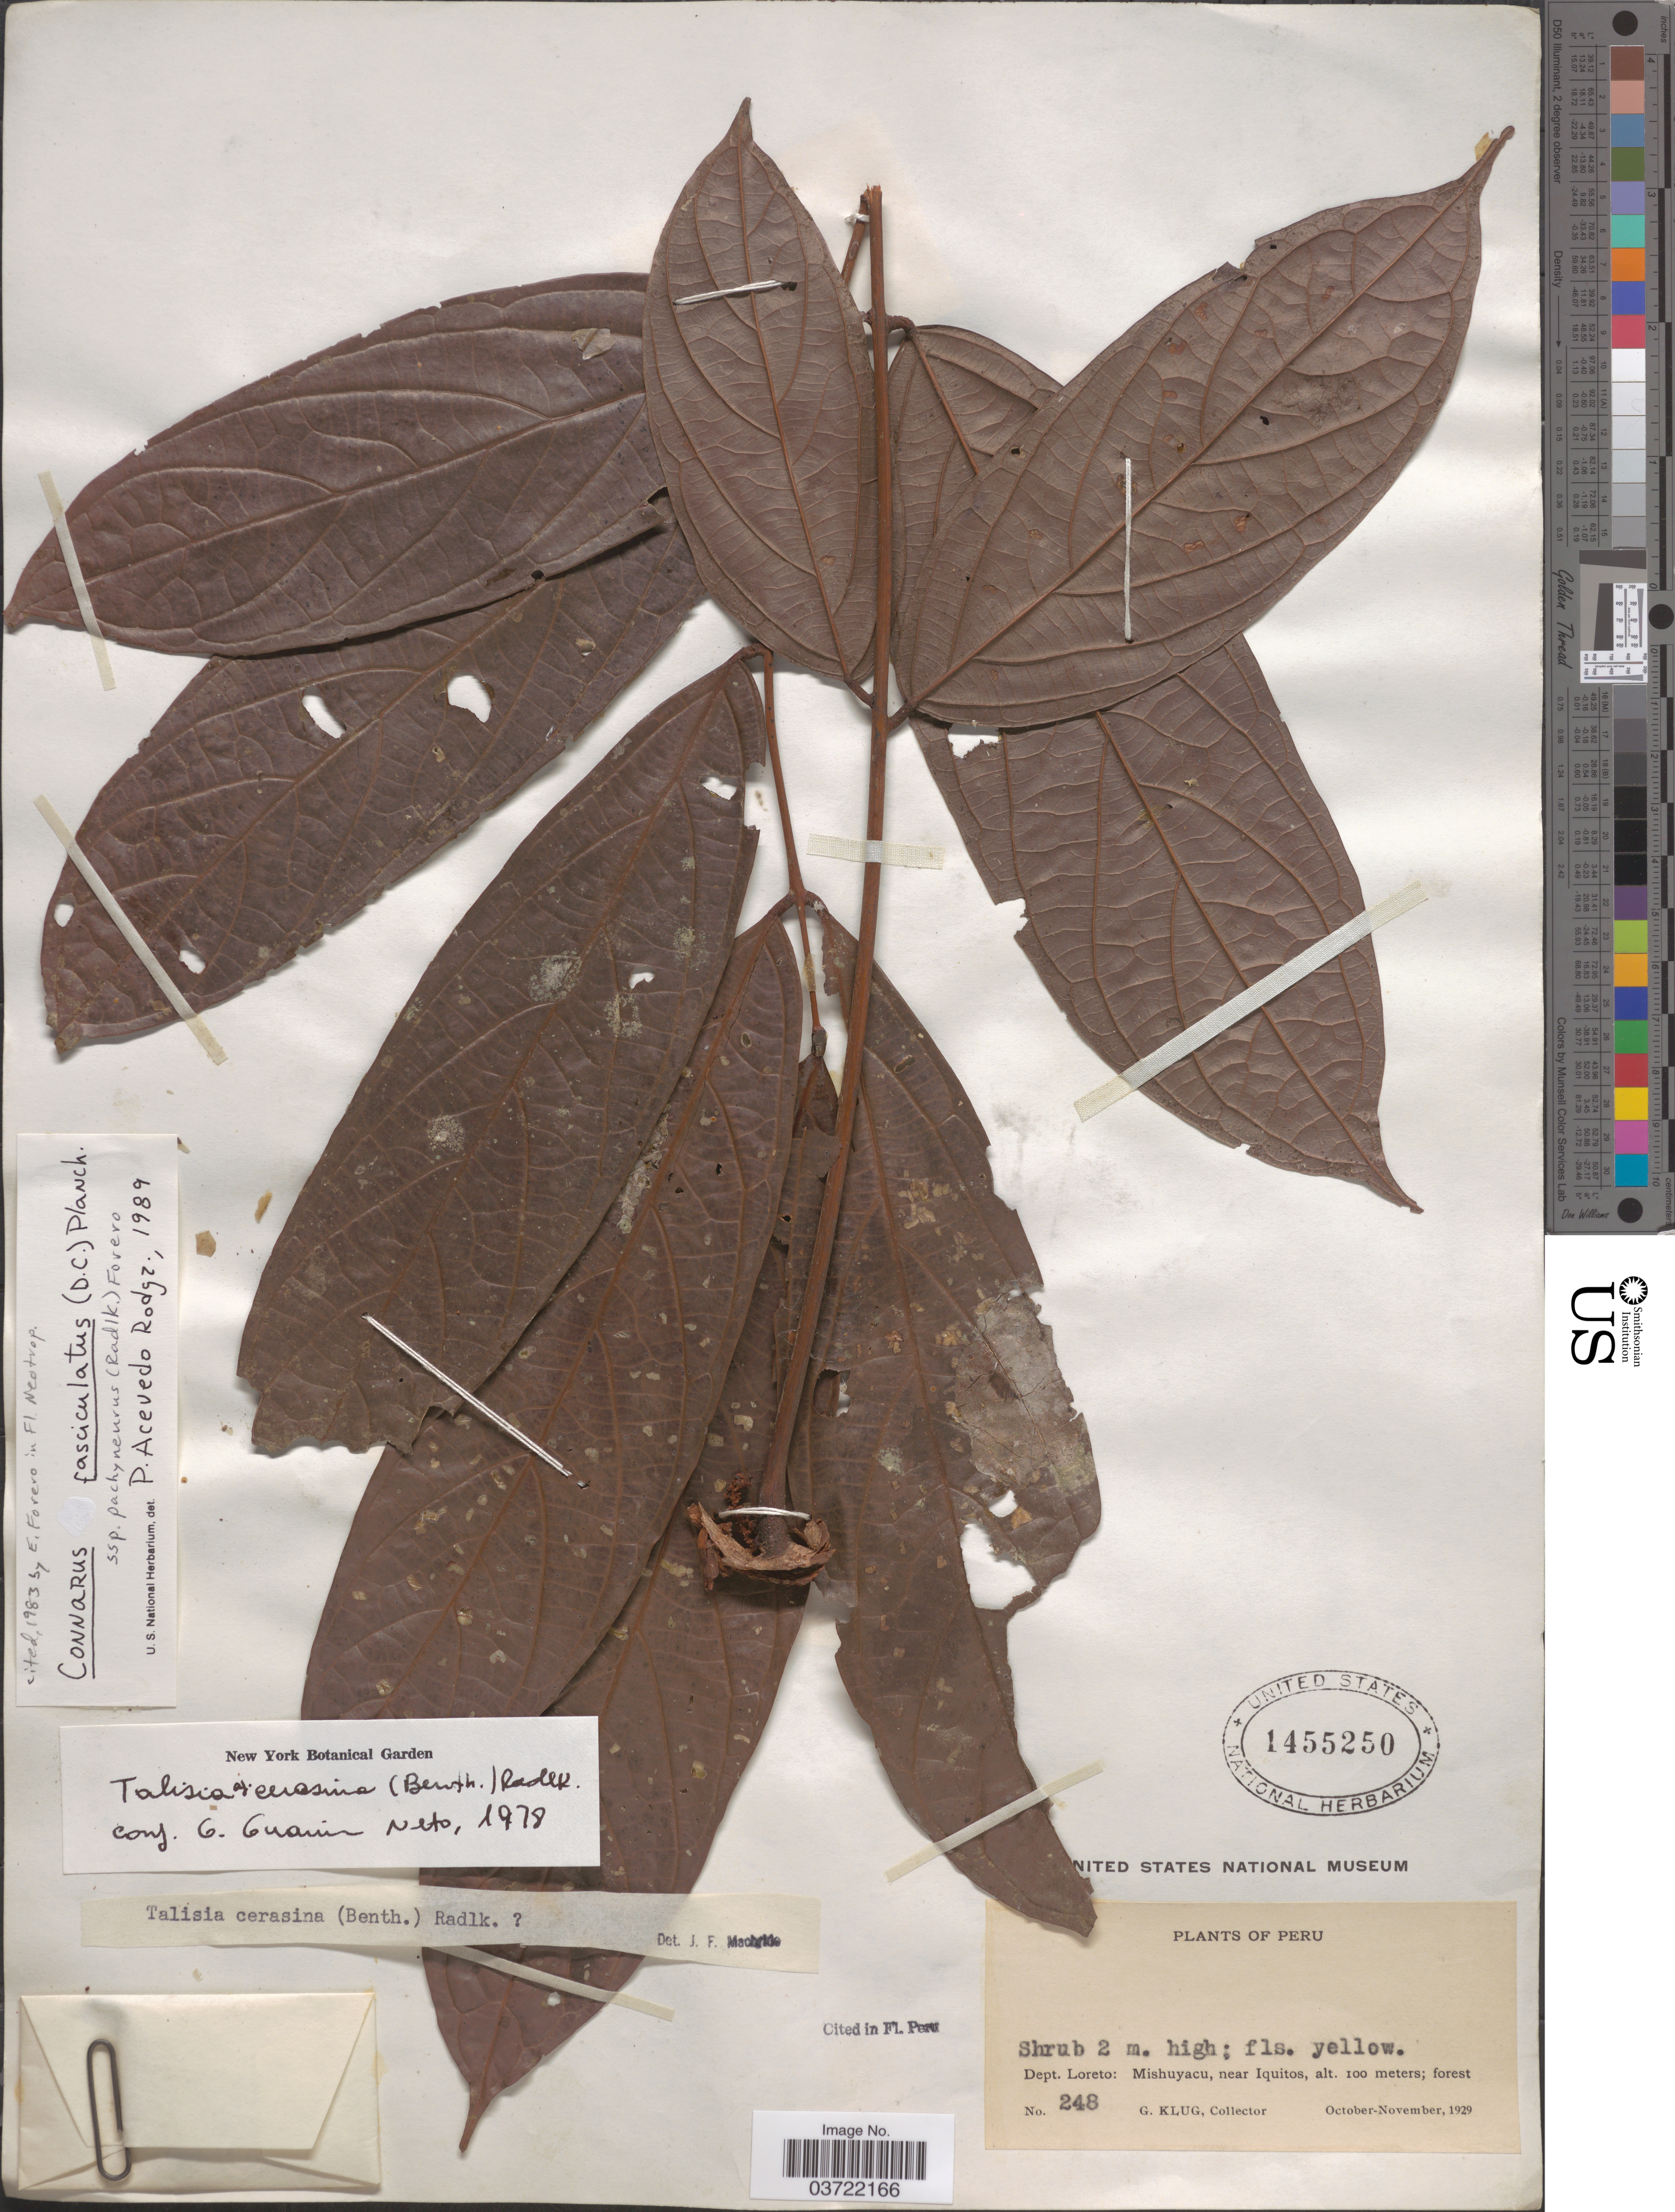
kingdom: Plantae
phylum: Tracheophyta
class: Magnoliopsida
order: Oxalidales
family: Connaraceae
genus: Connarus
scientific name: Connarus fasciculatus subsp. pachyneurus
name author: (Radlk.) Forero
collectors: G. Klug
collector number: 248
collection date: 1929-10/1929-11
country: Peru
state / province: Loreto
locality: Dept. Loreto: Mishuyacu, near Iquitos.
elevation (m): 100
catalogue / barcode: US 1455250